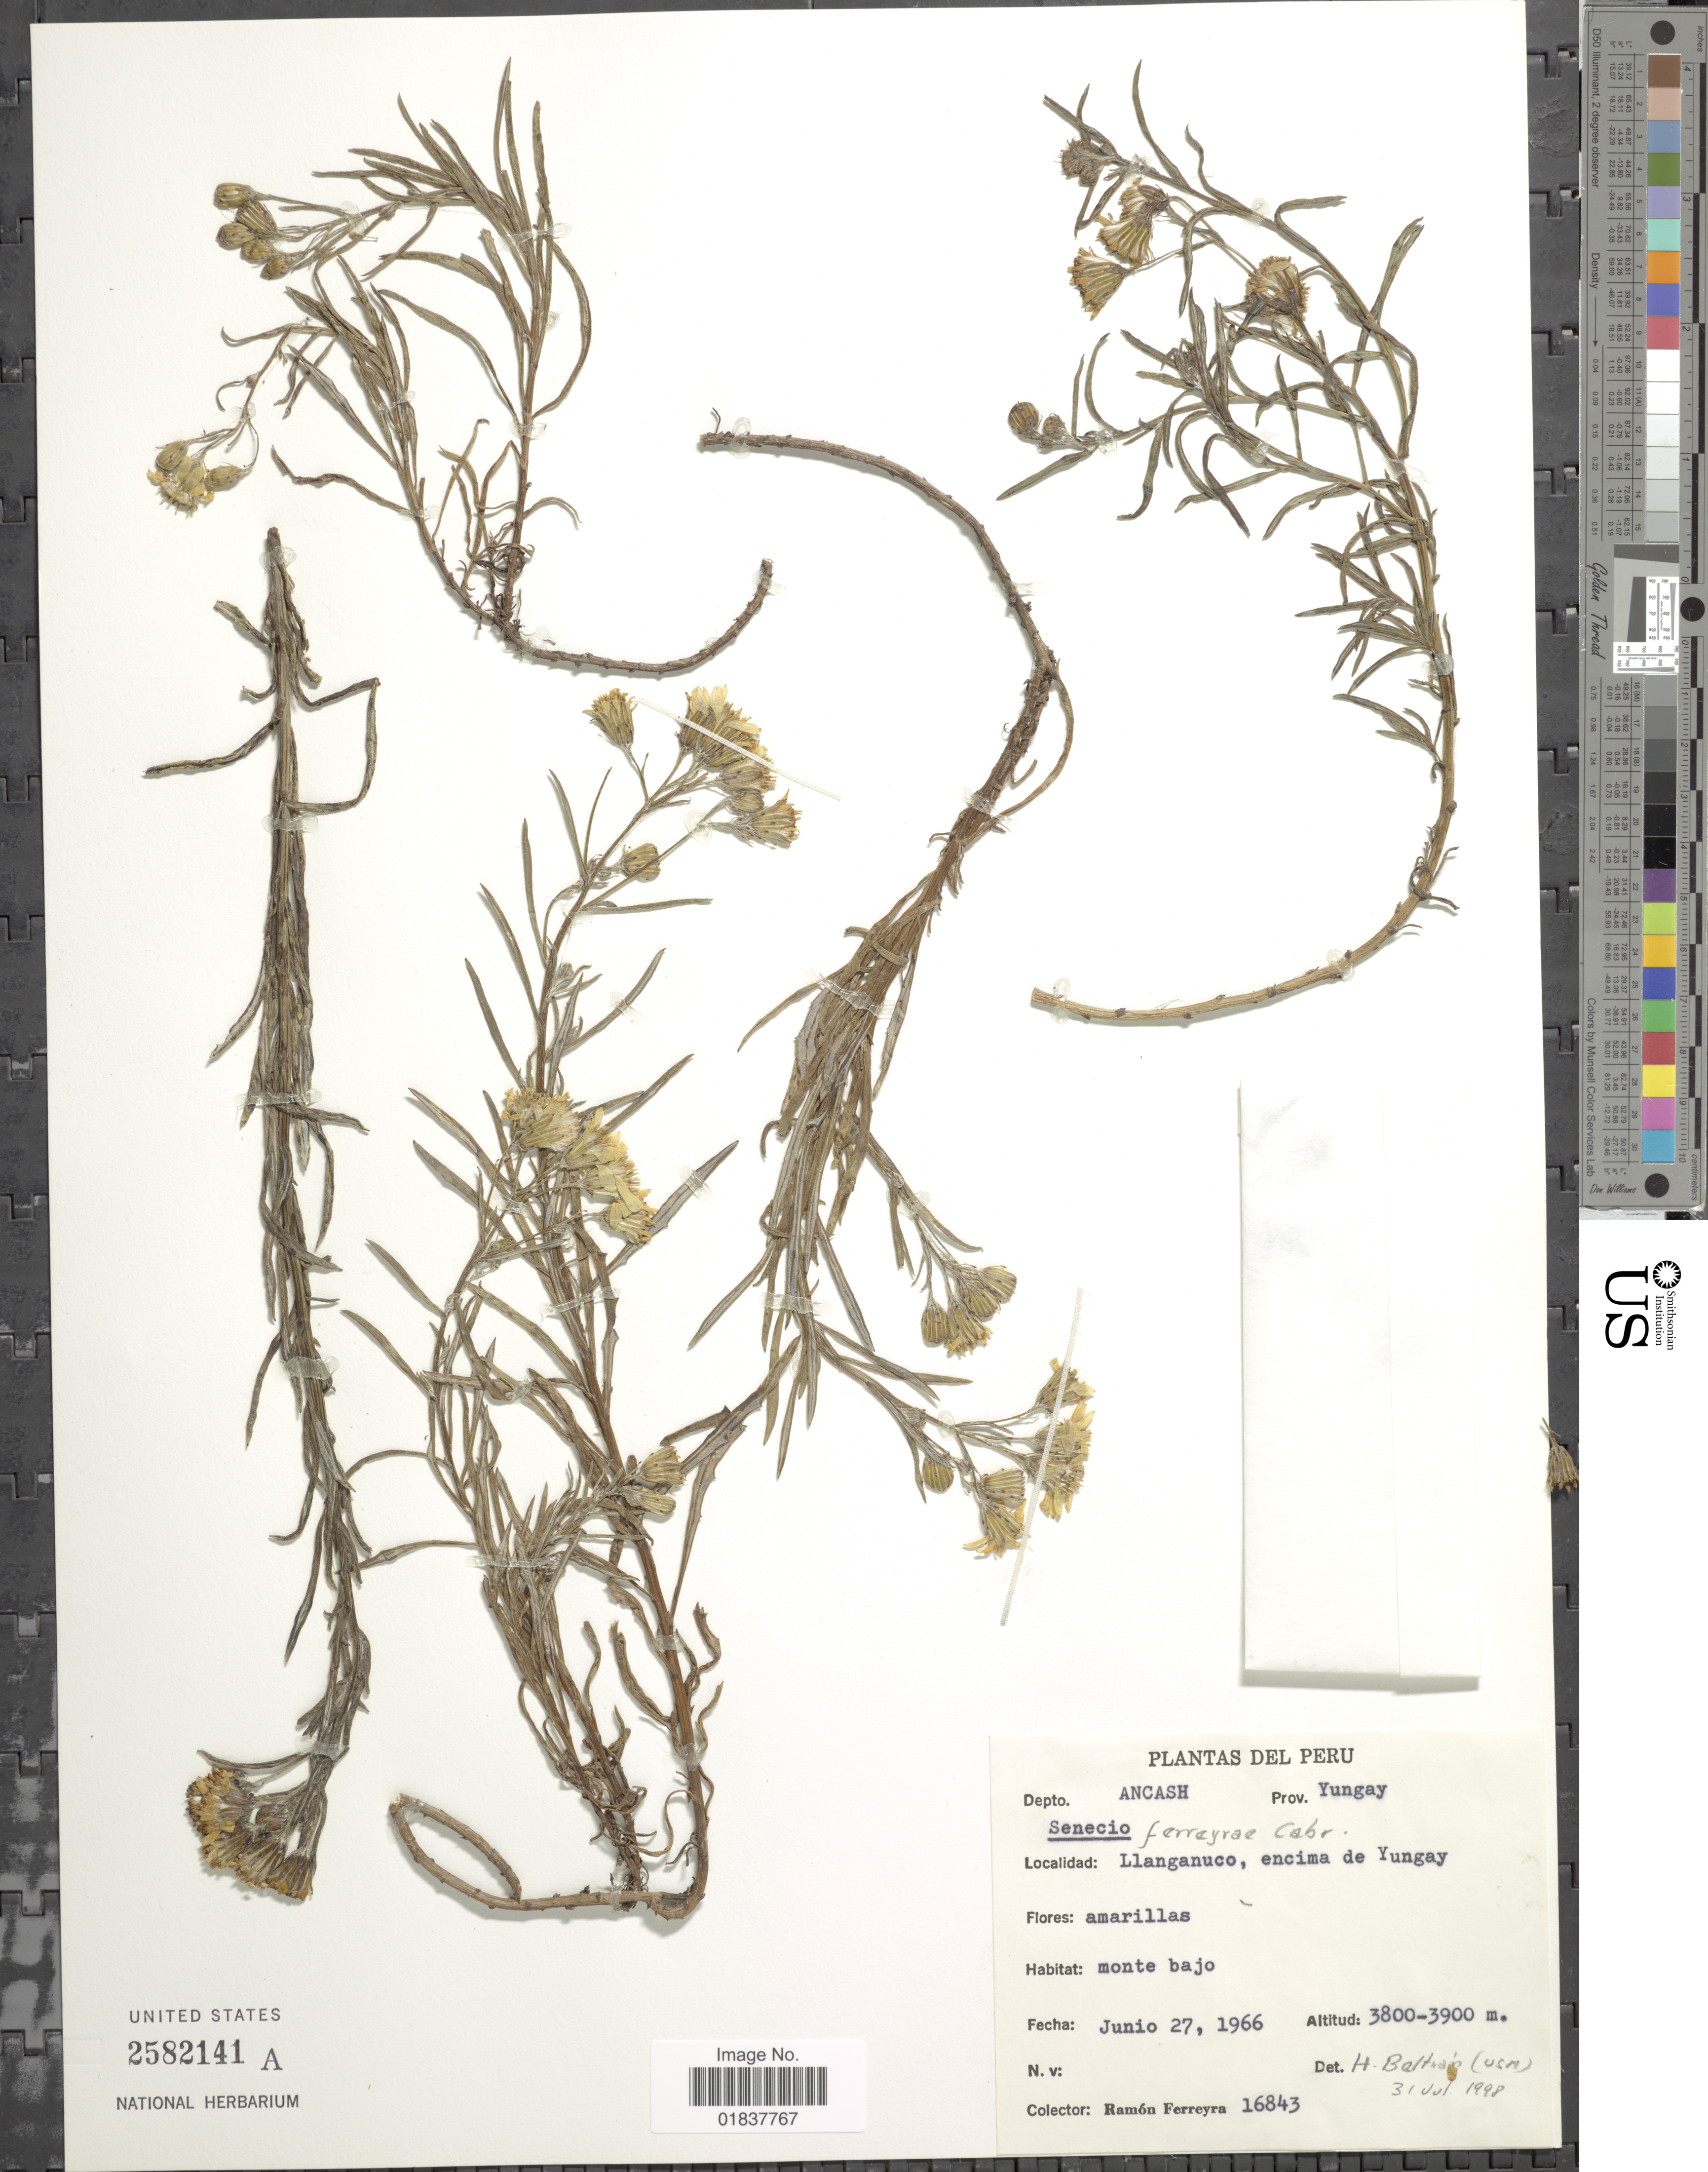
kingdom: Plantae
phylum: Tracheophyta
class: Magnoliopsida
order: Asterales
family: Asteraceae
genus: Senecio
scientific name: Senecio ferreyrae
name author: Cabrera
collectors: R. A. Ferreyra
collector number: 16843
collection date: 1966-06-27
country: Peru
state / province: Ancash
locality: Prov. Yungay, Llanganuco, encima de Yungay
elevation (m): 3800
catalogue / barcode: US 2582141A